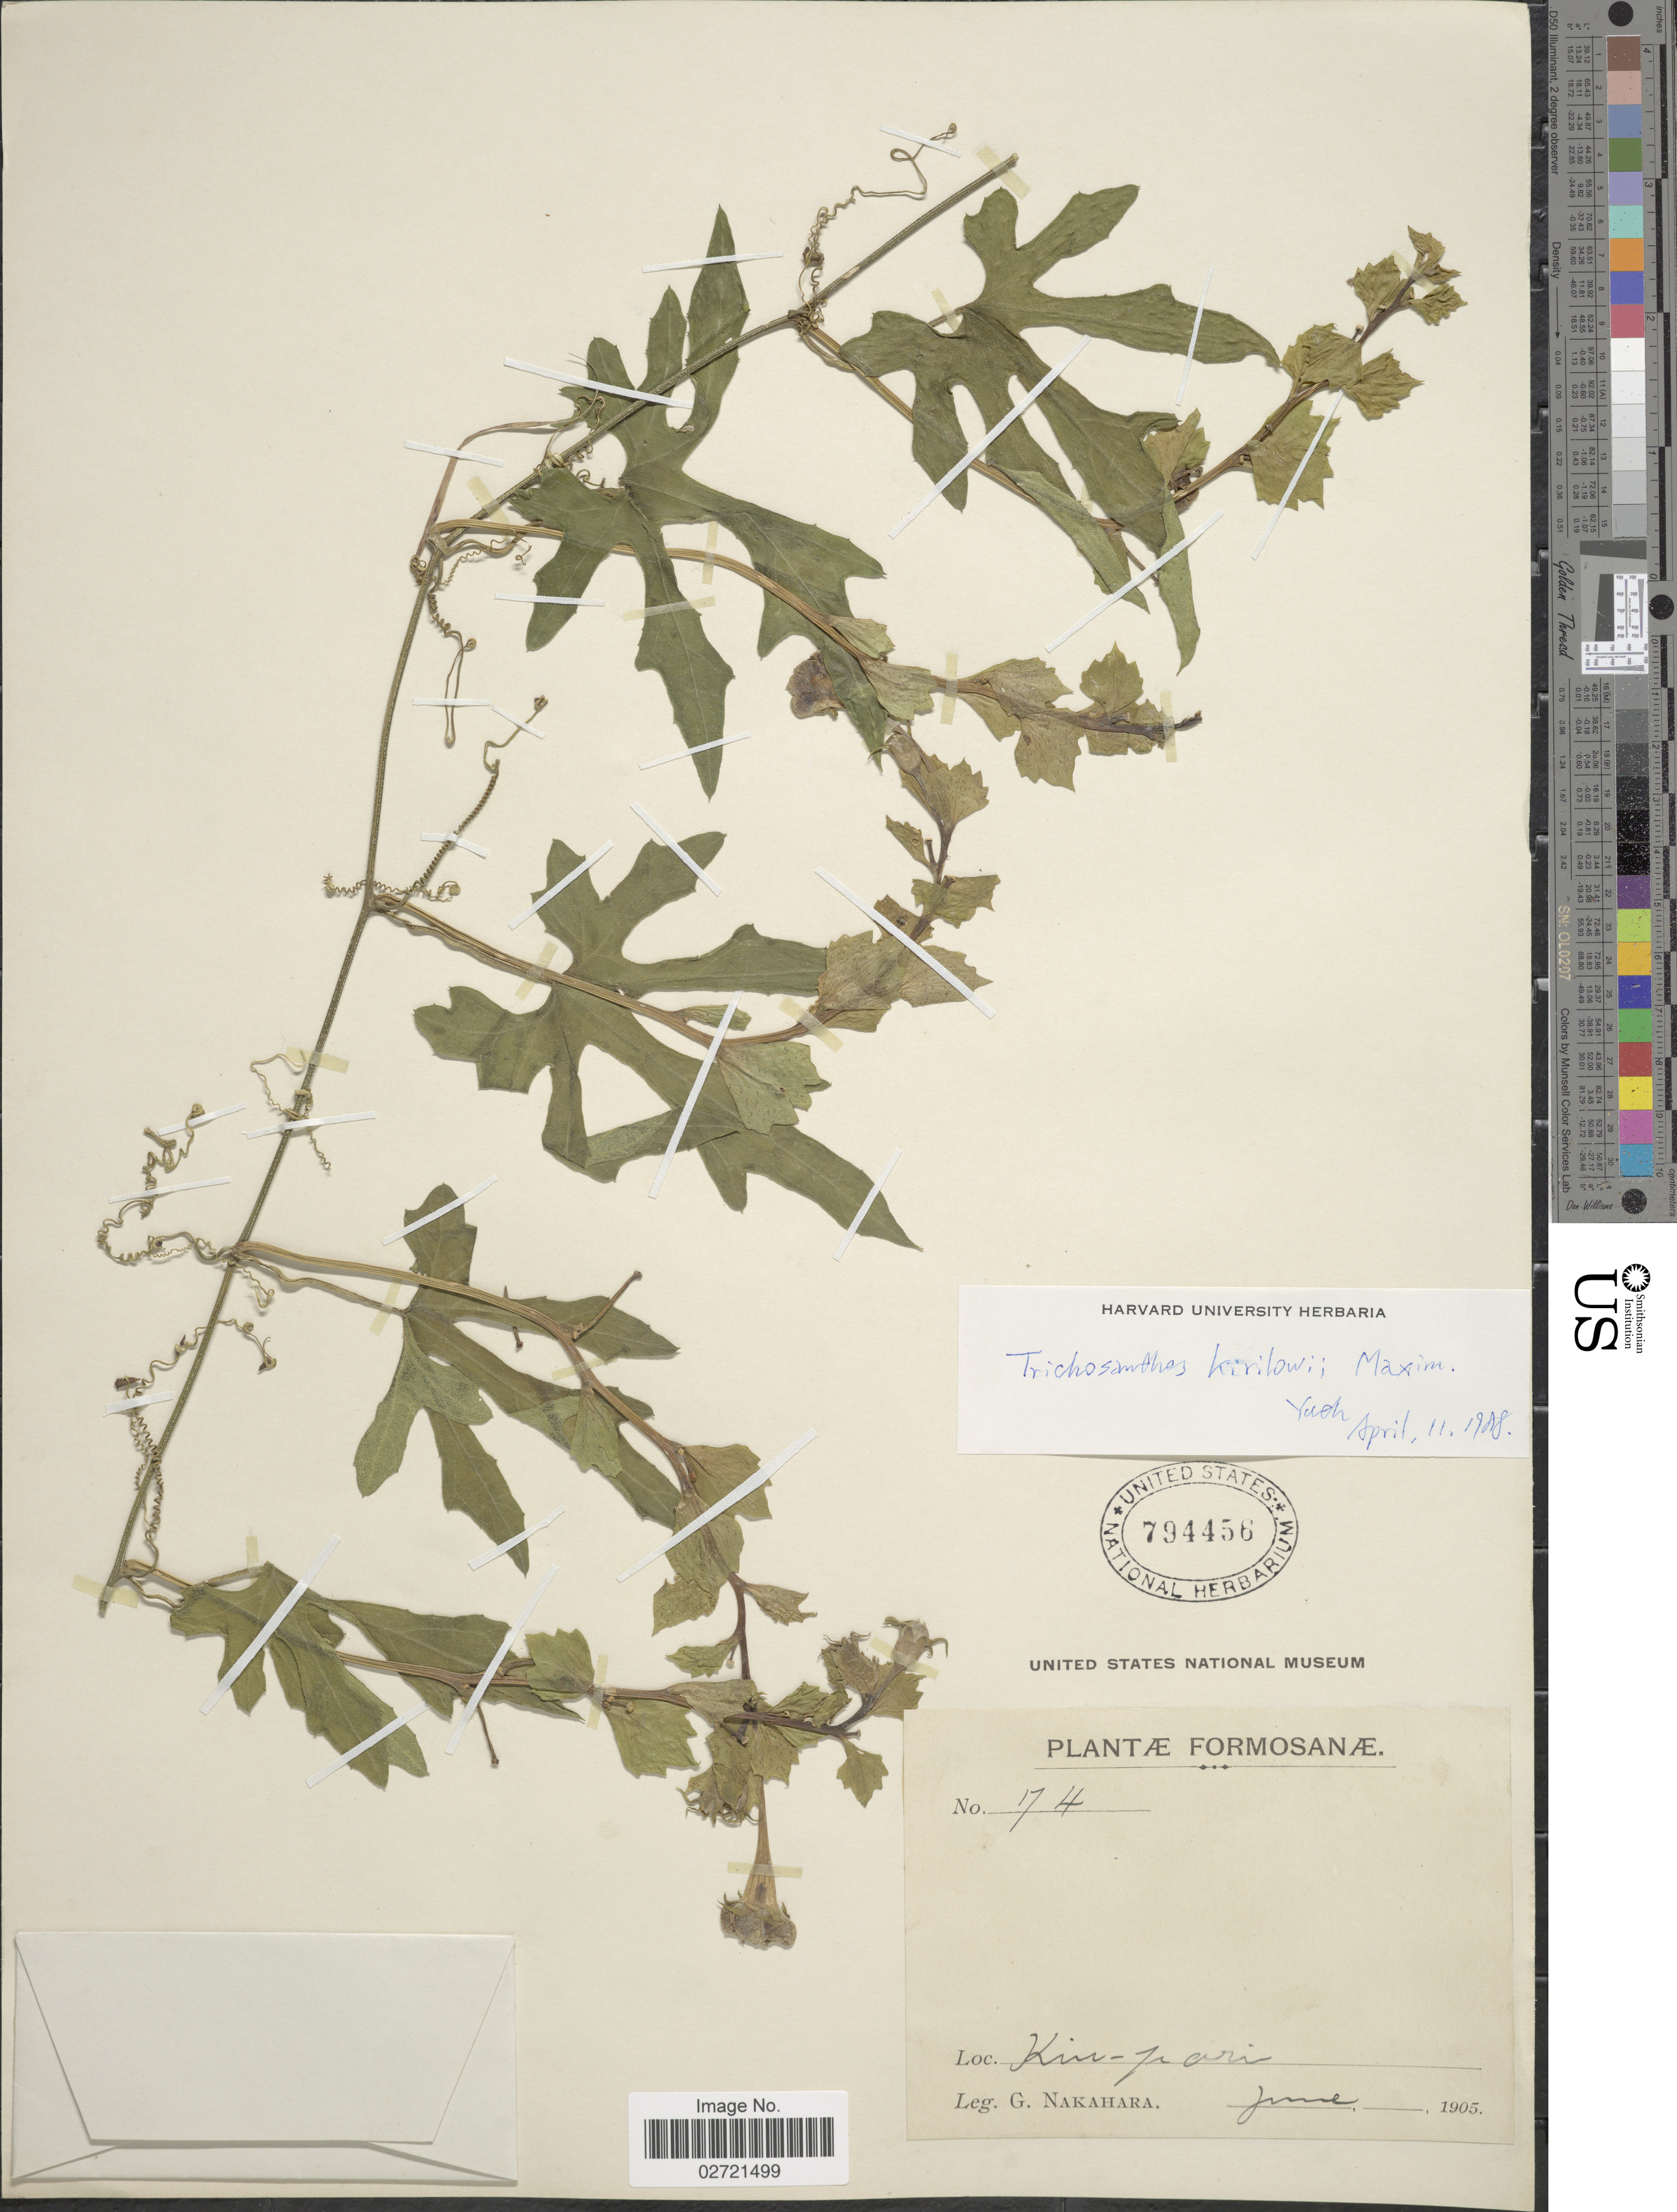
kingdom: Plantae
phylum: Tracheophyta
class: Magnoliopsida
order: Cucurbitales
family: Cucurbitaceae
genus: Trichosanthes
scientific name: Trichosanthes kirilowii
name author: Maxim.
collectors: G. Nakahara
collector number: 174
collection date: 1905-06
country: Taiwan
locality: Formosanae, Kin-pari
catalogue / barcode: US 794456